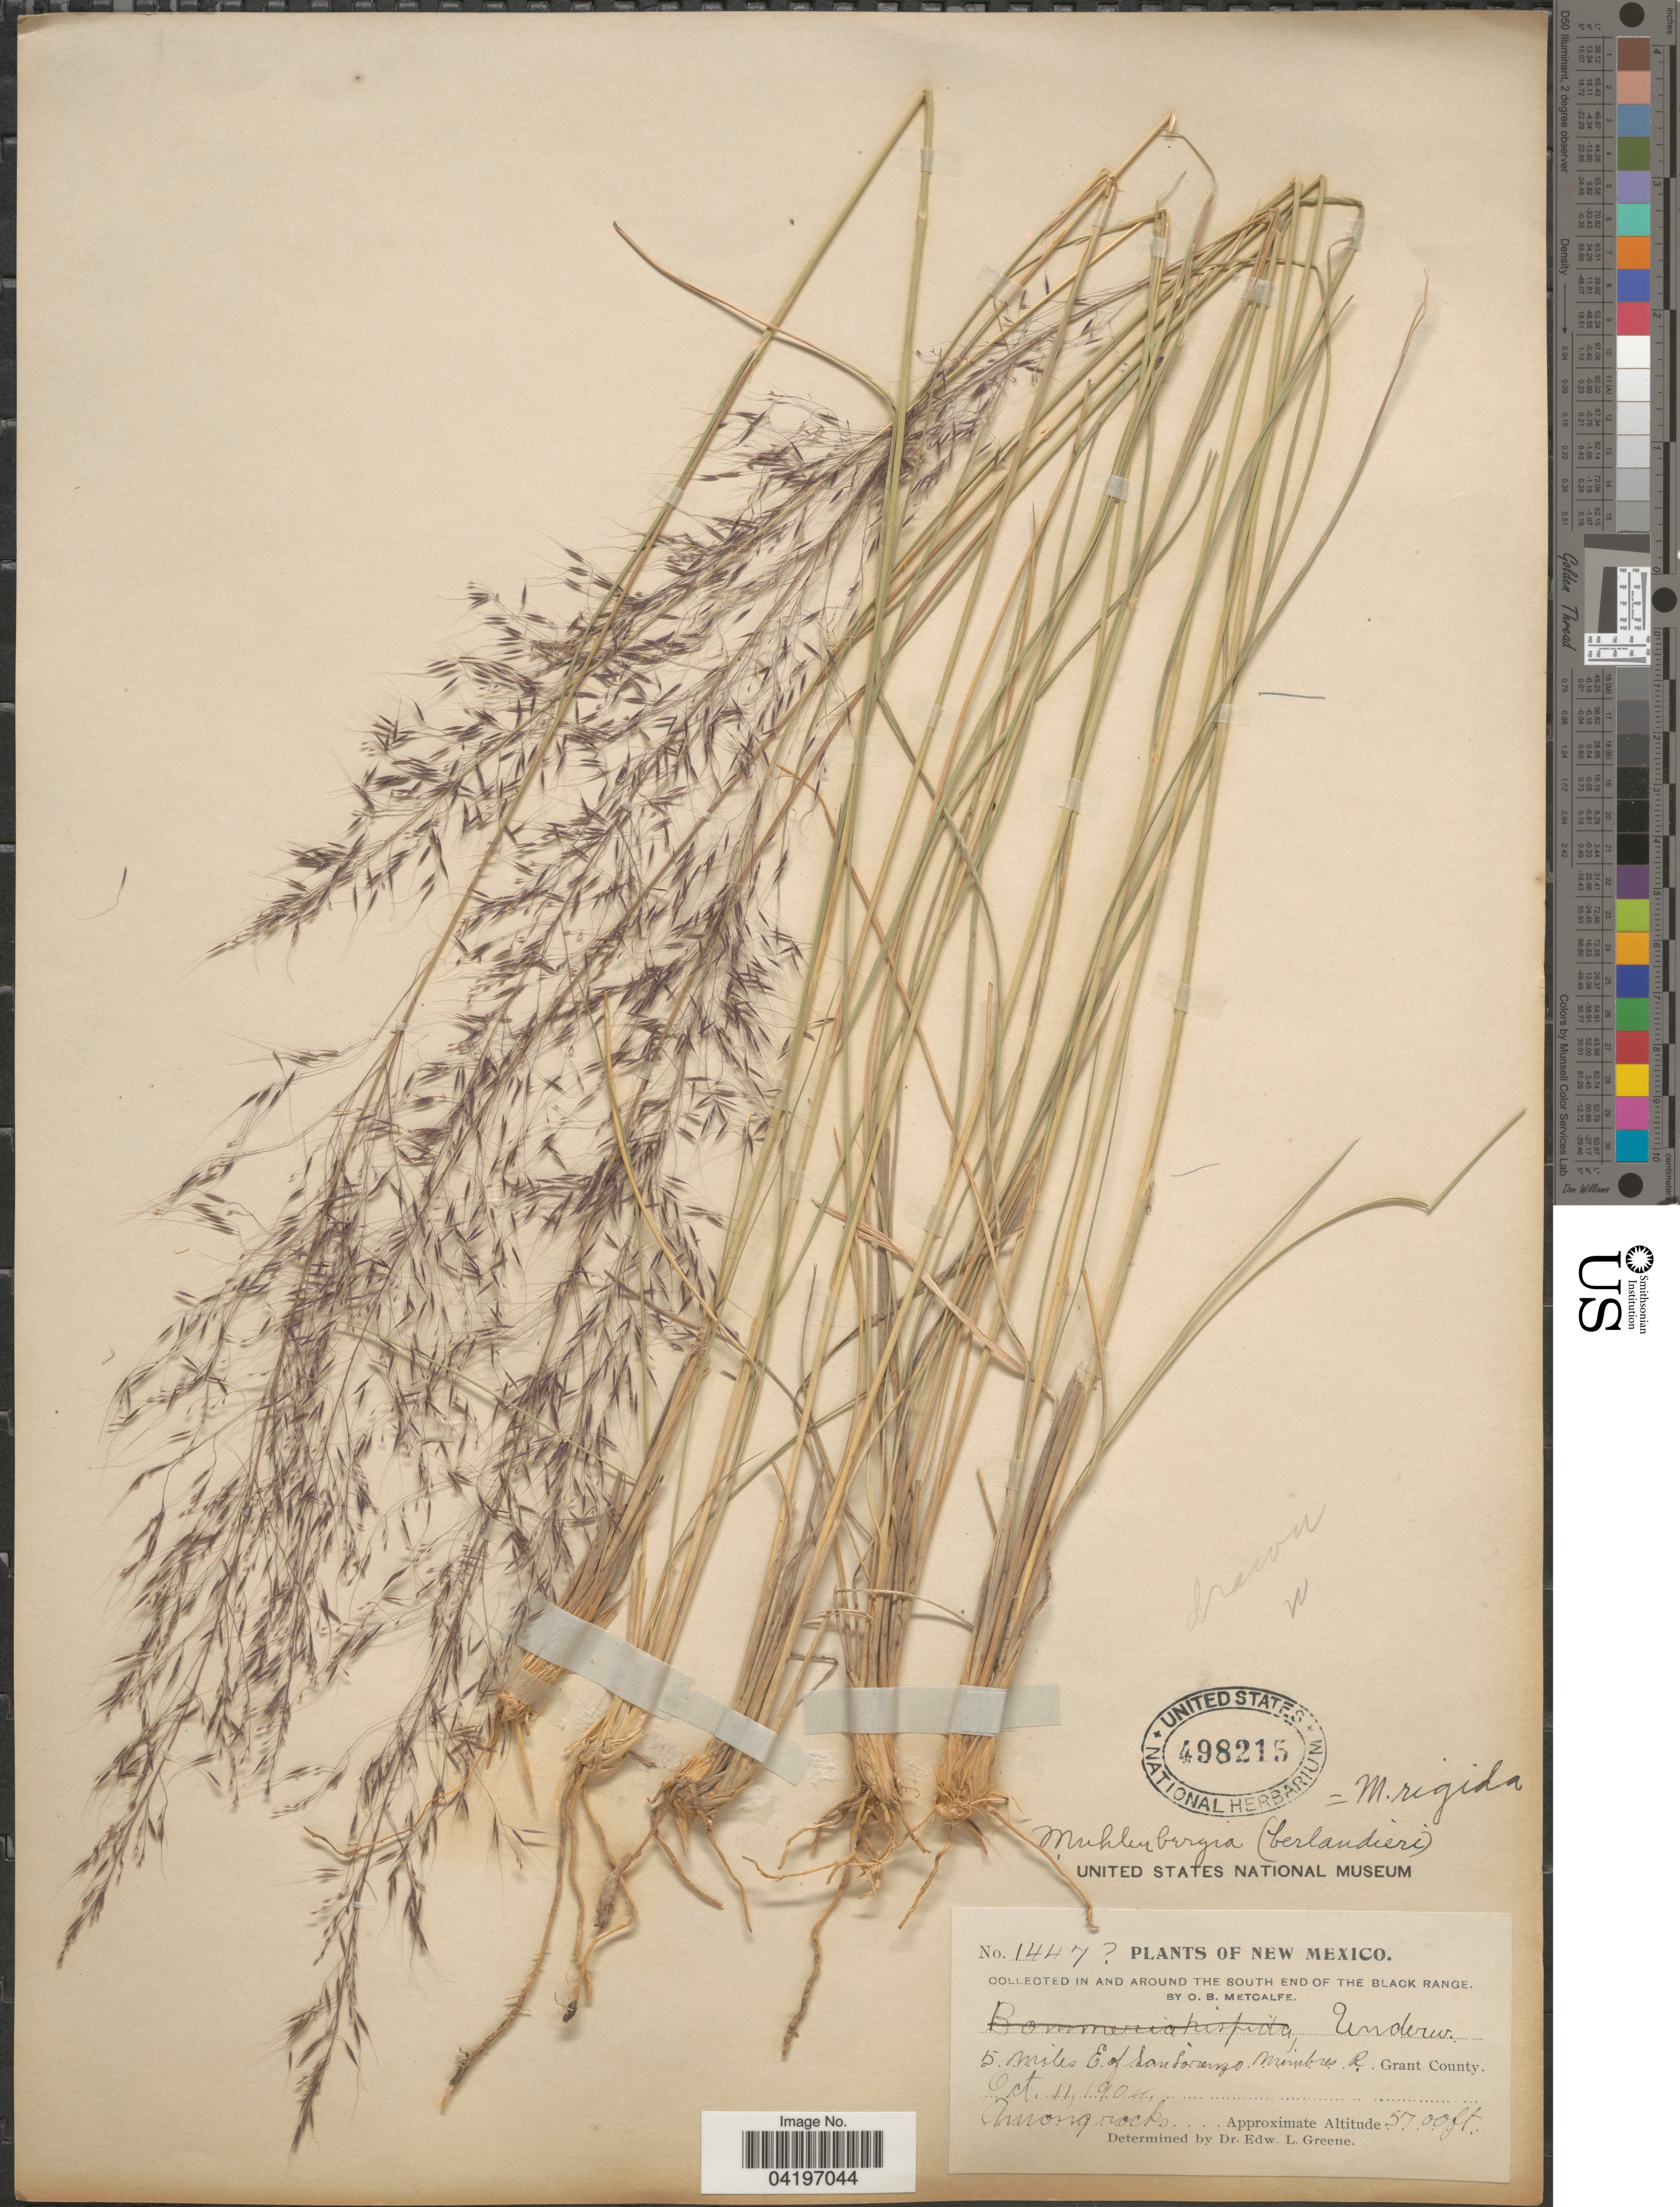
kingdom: Plantae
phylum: Tracheophyta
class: Liliopsida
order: Poales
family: Poaceae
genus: Muhlenbergia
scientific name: Muhlenbergia rigida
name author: (Kunth) Kunth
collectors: O. B. Metcalfe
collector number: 1447?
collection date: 1904-10-11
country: United States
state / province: New Mexico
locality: In and around the south end of the Black Range. 5 miles E. of San Lorenzo Mimbres R Grant County.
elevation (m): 1737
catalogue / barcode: US 498215